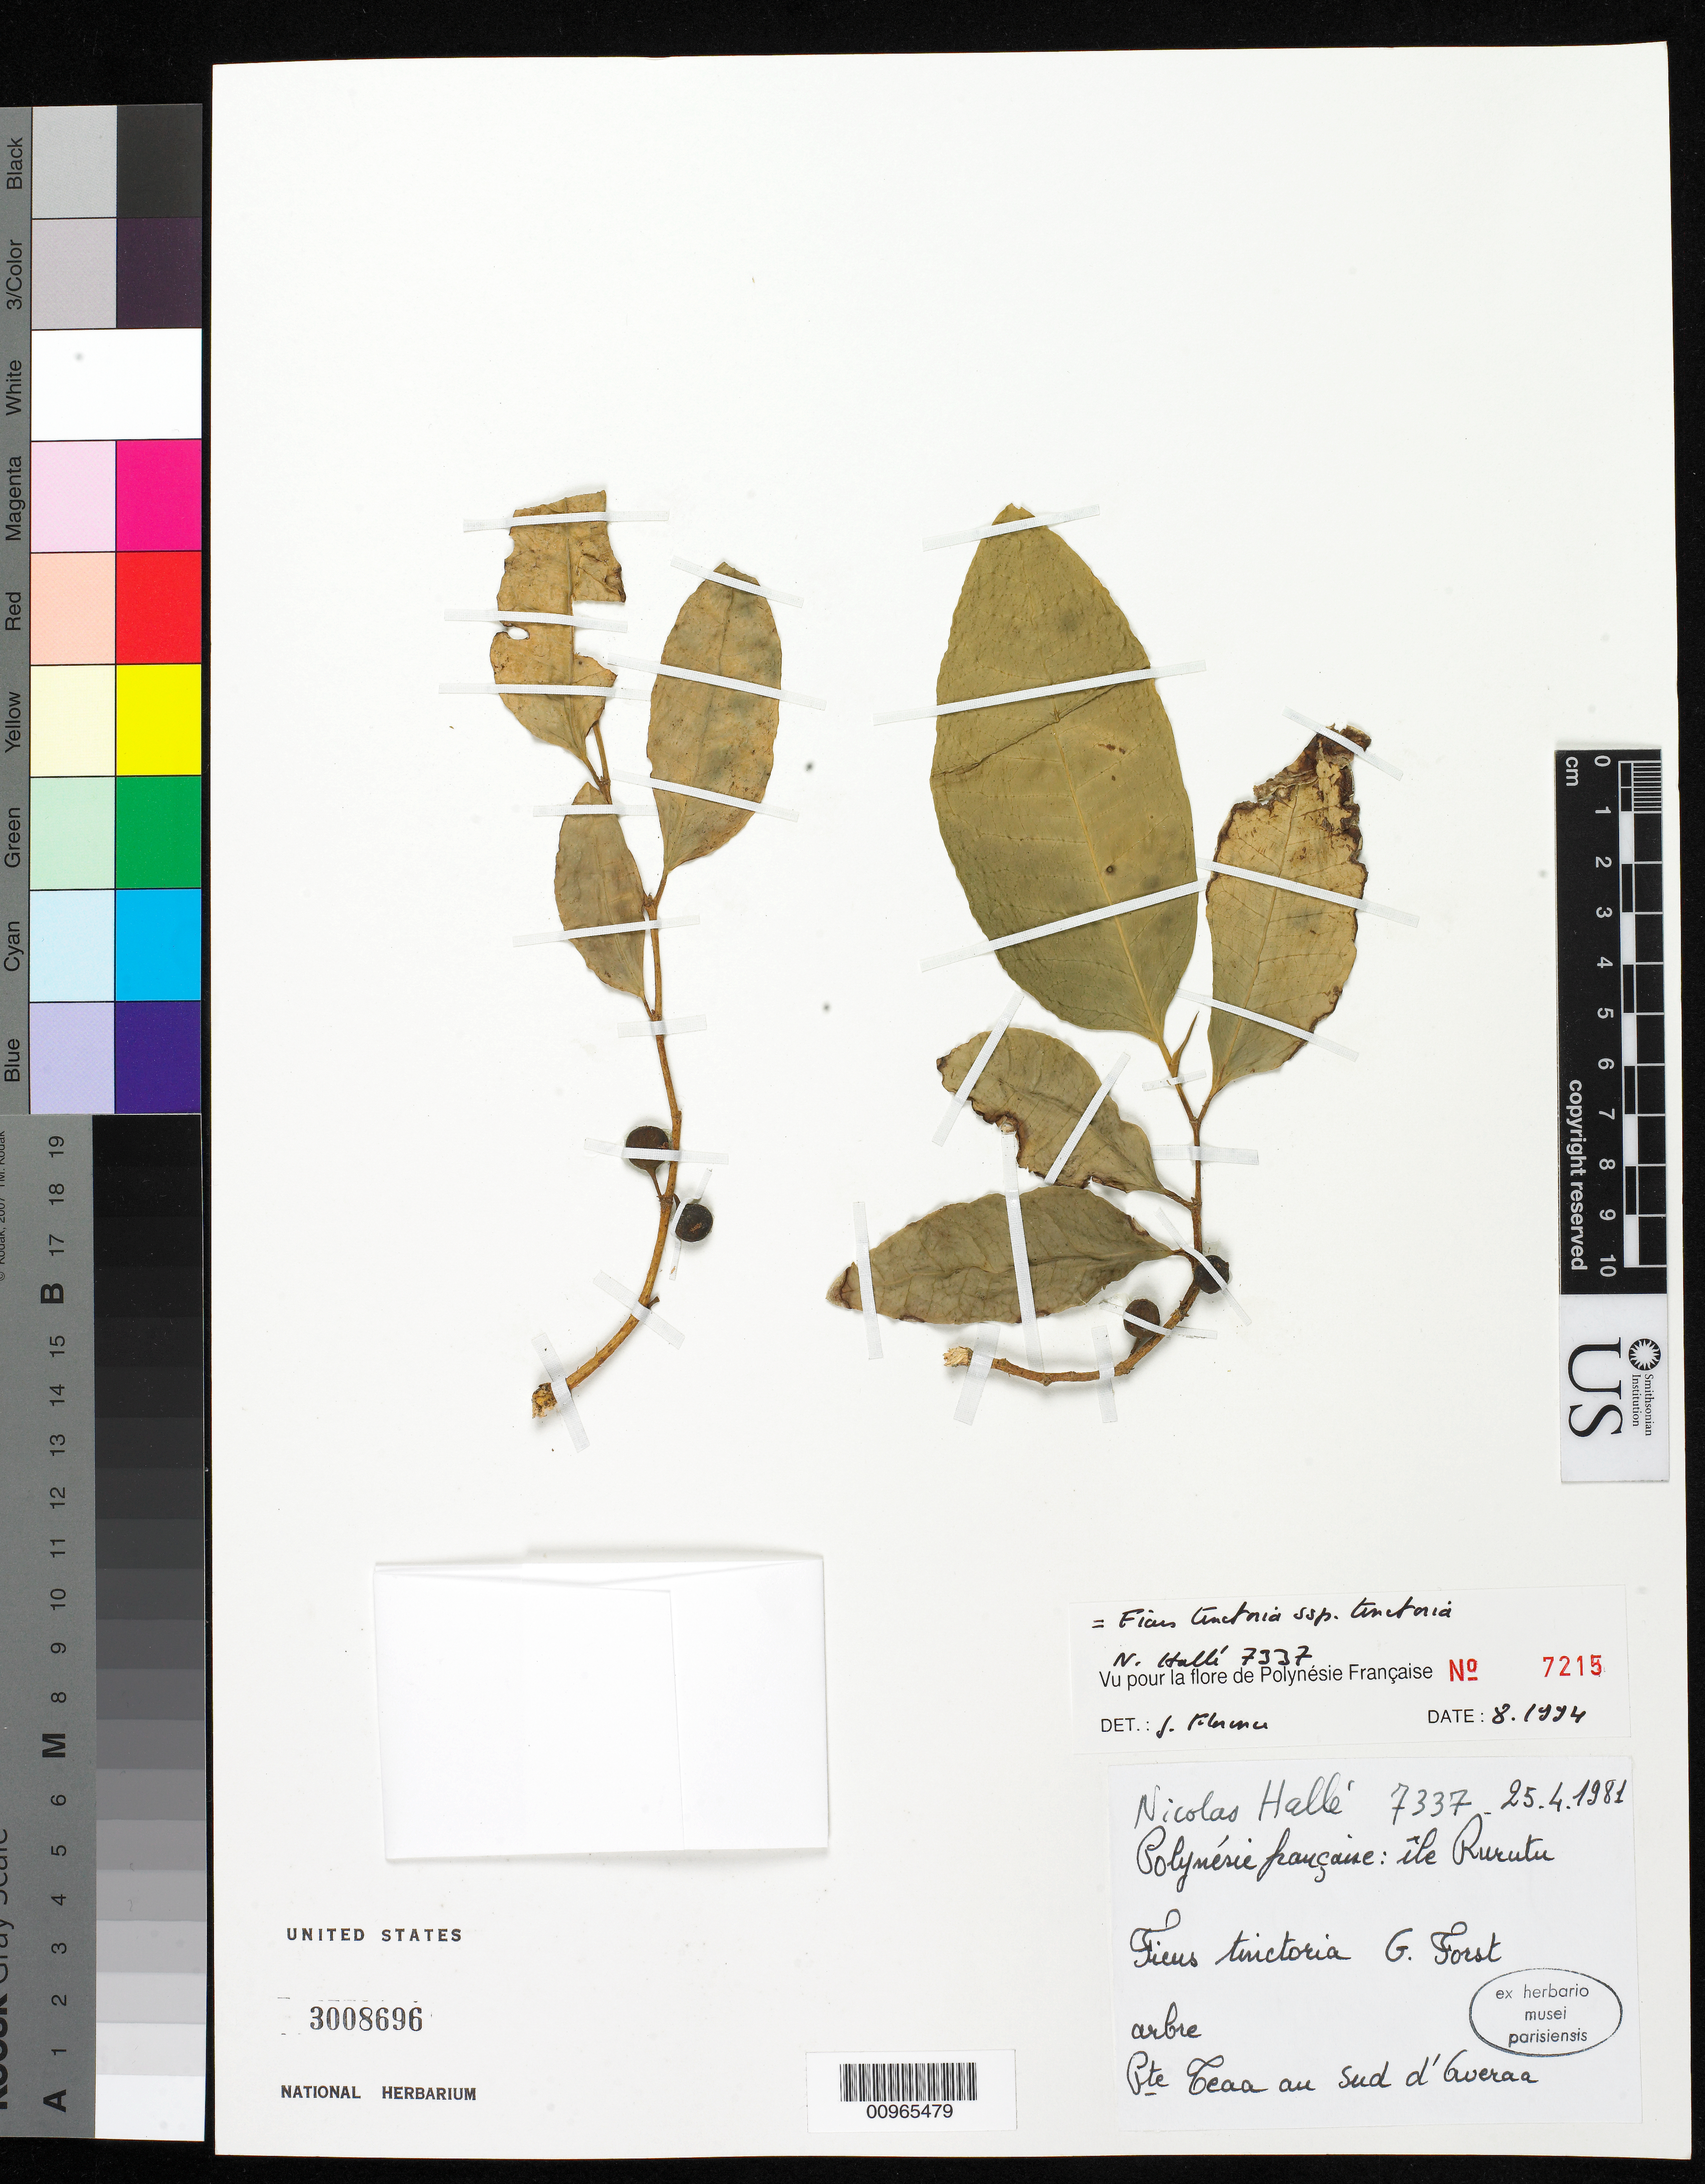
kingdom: Plantae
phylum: Tracheophyta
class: Magnoliopsida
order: Rosales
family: Moraceae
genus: Ficus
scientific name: Ficus tinctoria subsp. tinctoria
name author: G. Forst.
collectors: N. Hallé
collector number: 7337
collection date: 1981-04-25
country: French Polynesia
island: Rurutu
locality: (in French) Pte Ceaa au d'Gueraa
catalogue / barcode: US 3008696